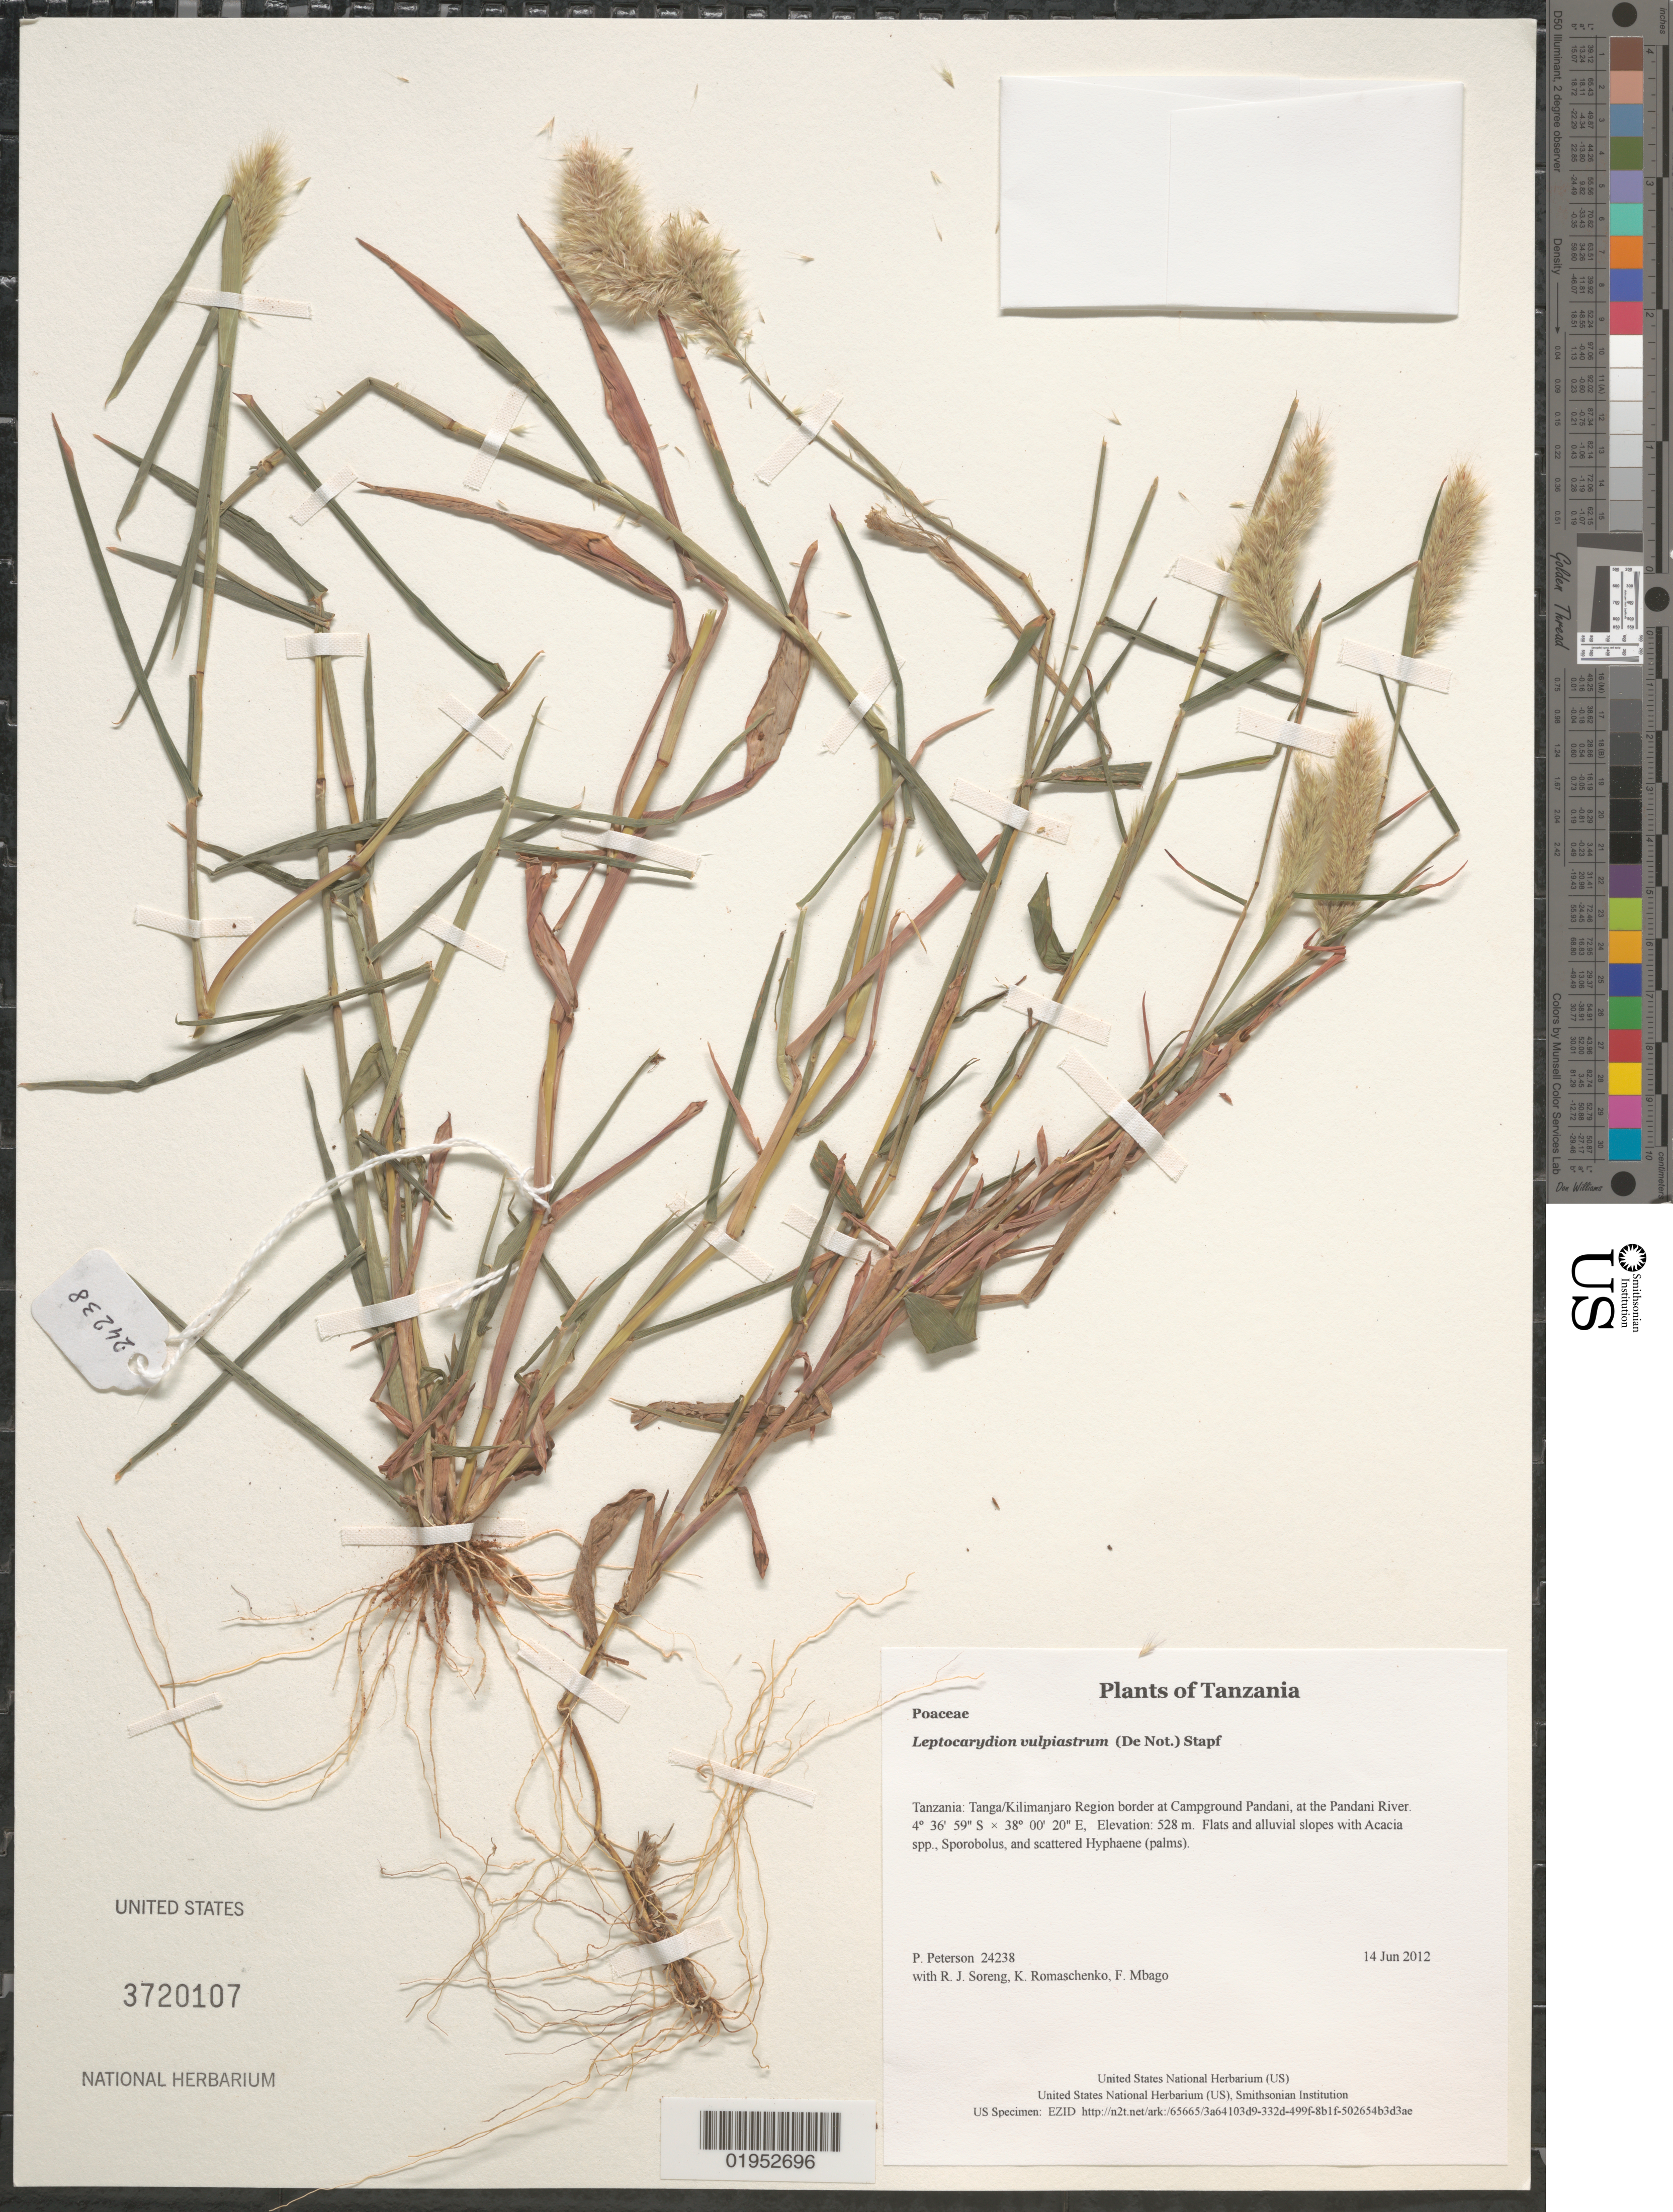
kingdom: Plantae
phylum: Tracheophyta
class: Liliopsida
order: Poales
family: Poaceae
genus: Leptocarydion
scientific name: Leptocarydion vulpiastrum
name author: (De Not.) Stapf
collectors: P. M. Peterson, R. J. Soreng, K. Romaschenko & F. Mbago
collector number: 24238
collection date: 2012-06-14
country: Tanzania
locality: Tanga/Kilimanjaro Region border at Campground Pandani, at the Pandani River.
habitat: Flats and alluvial slopes with Acacia spp., Sporobolus, and scattered Hyphaene (palms).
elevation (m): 528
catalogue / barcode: US 3720107